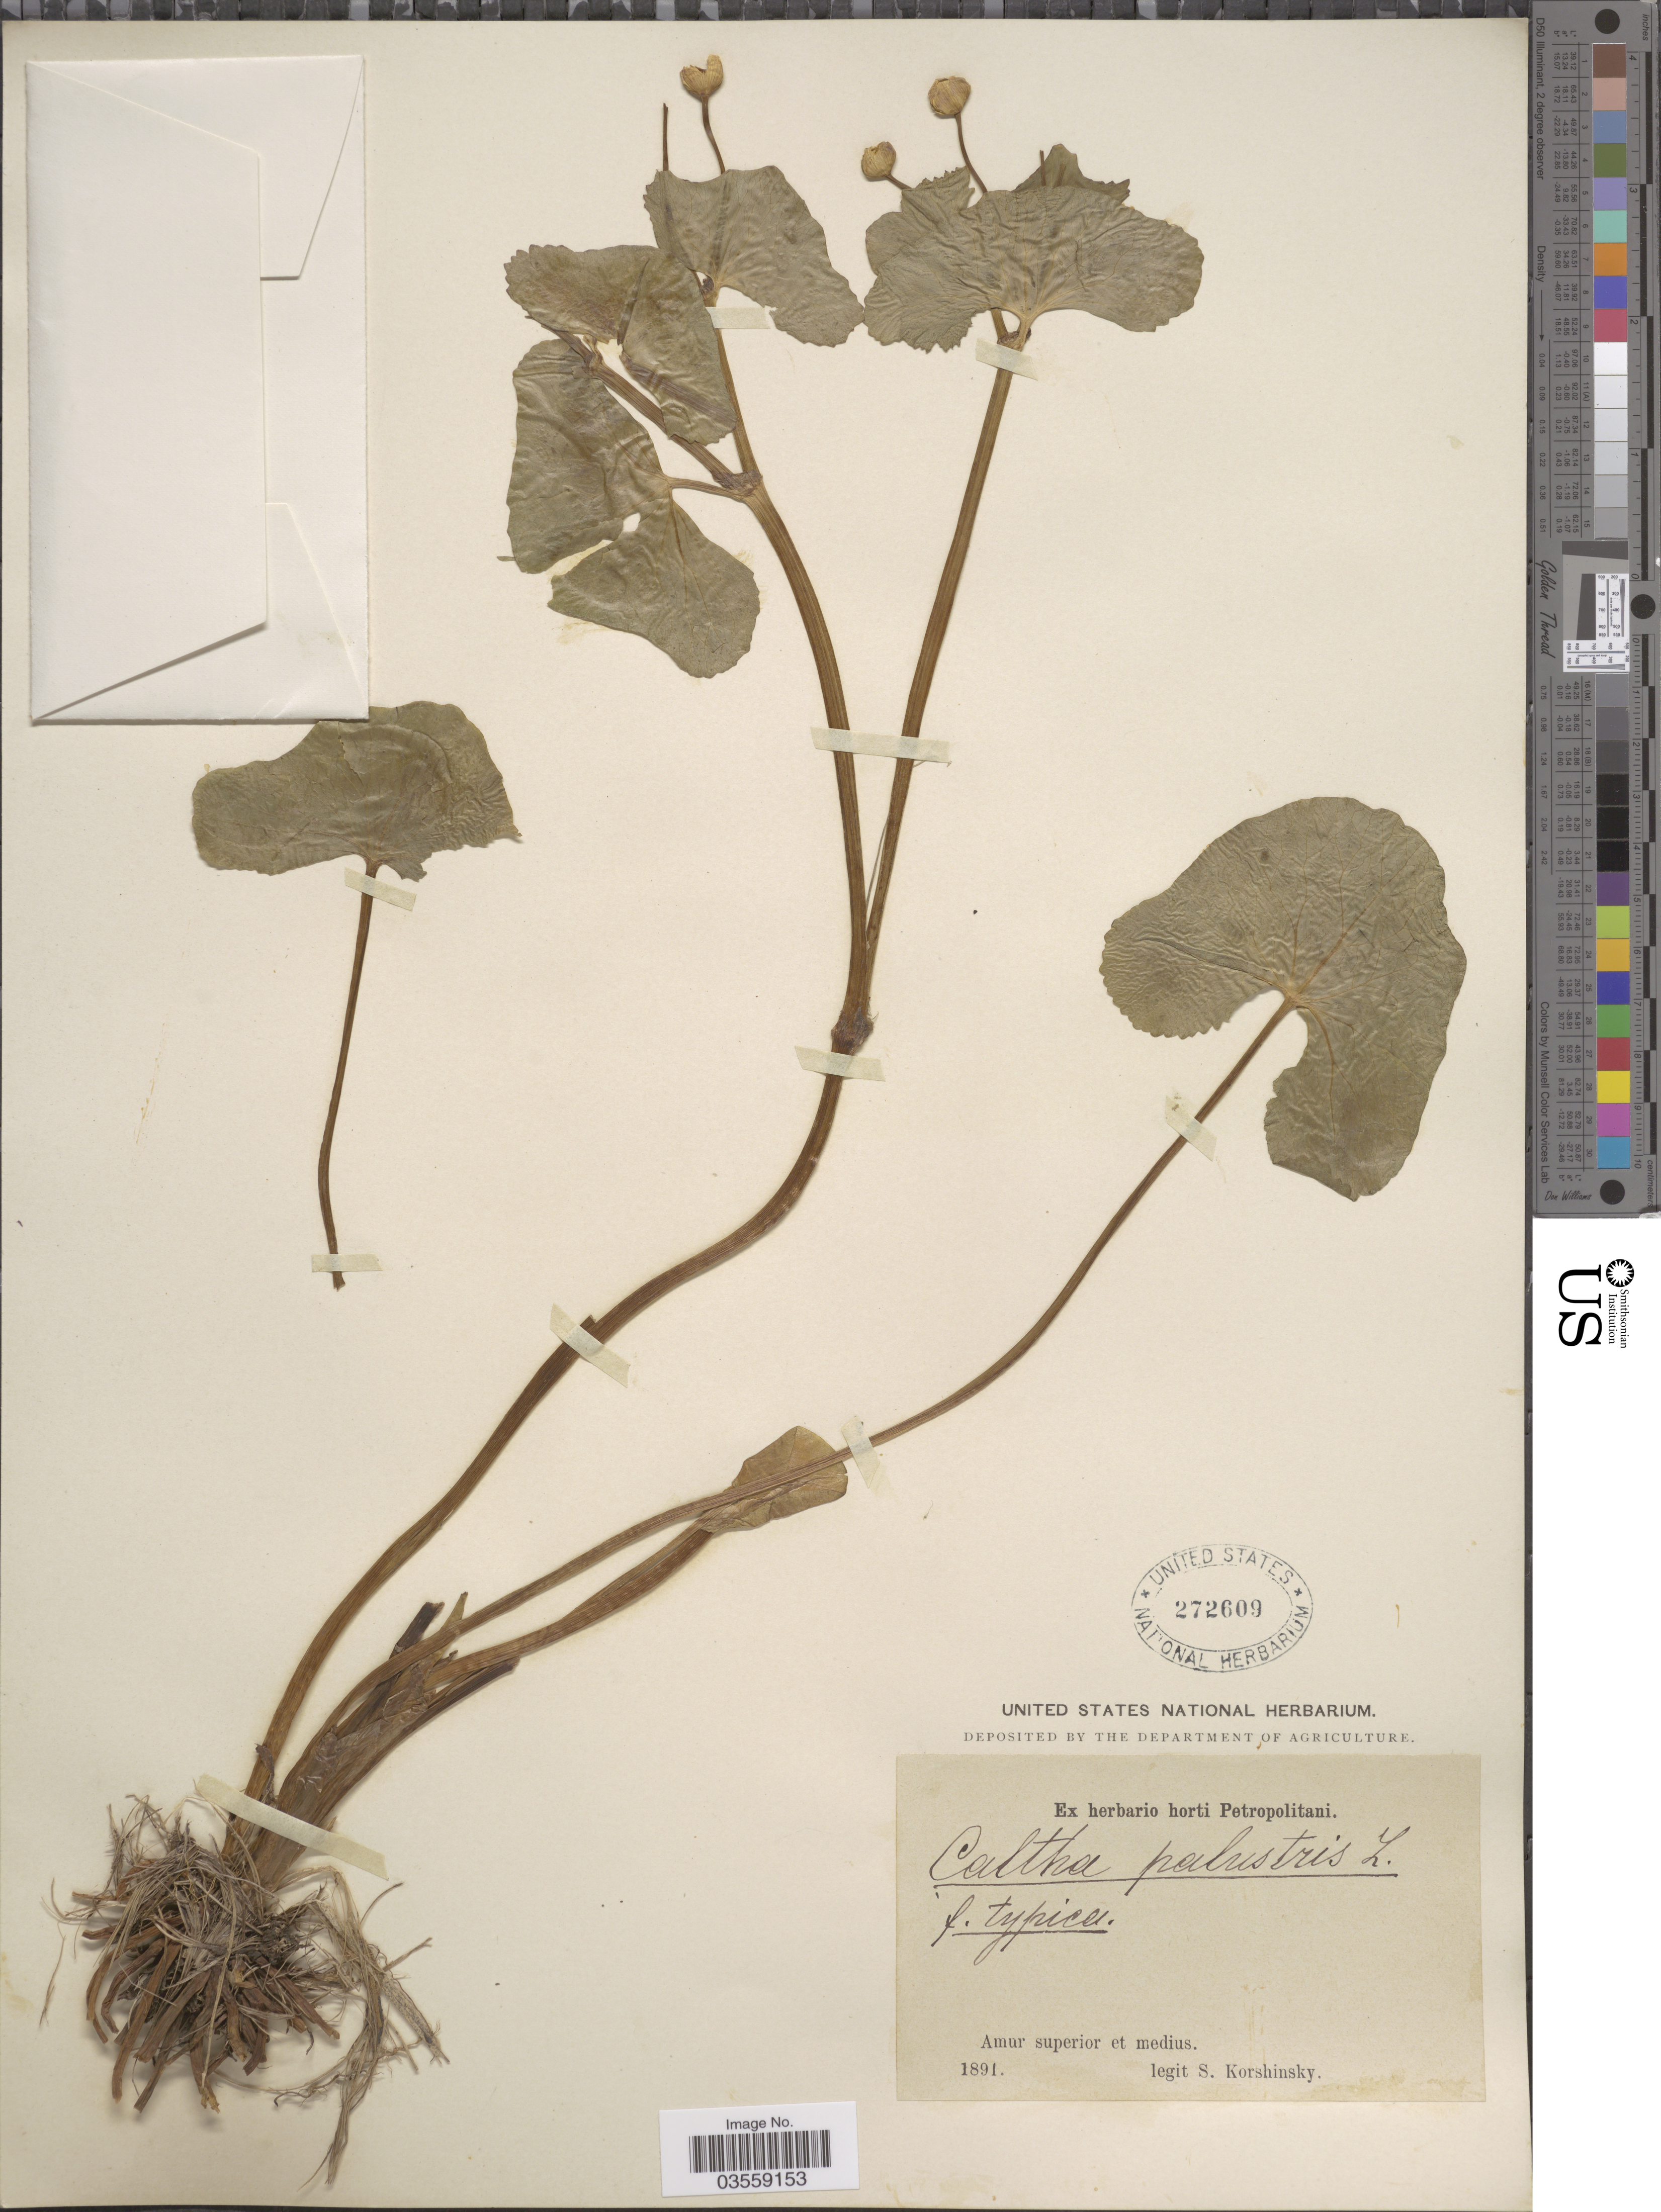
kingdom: Plantae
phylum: Tracheophyta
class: Magnoliopsida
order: Ranunculales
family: Ranunculaceae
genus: Caltha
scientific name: Caltha palustris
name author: L.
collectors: S. I. Korshinsky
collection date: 1891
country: Russian Federation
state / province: Amur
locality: Amur superior et medius.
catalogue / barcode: US 272609